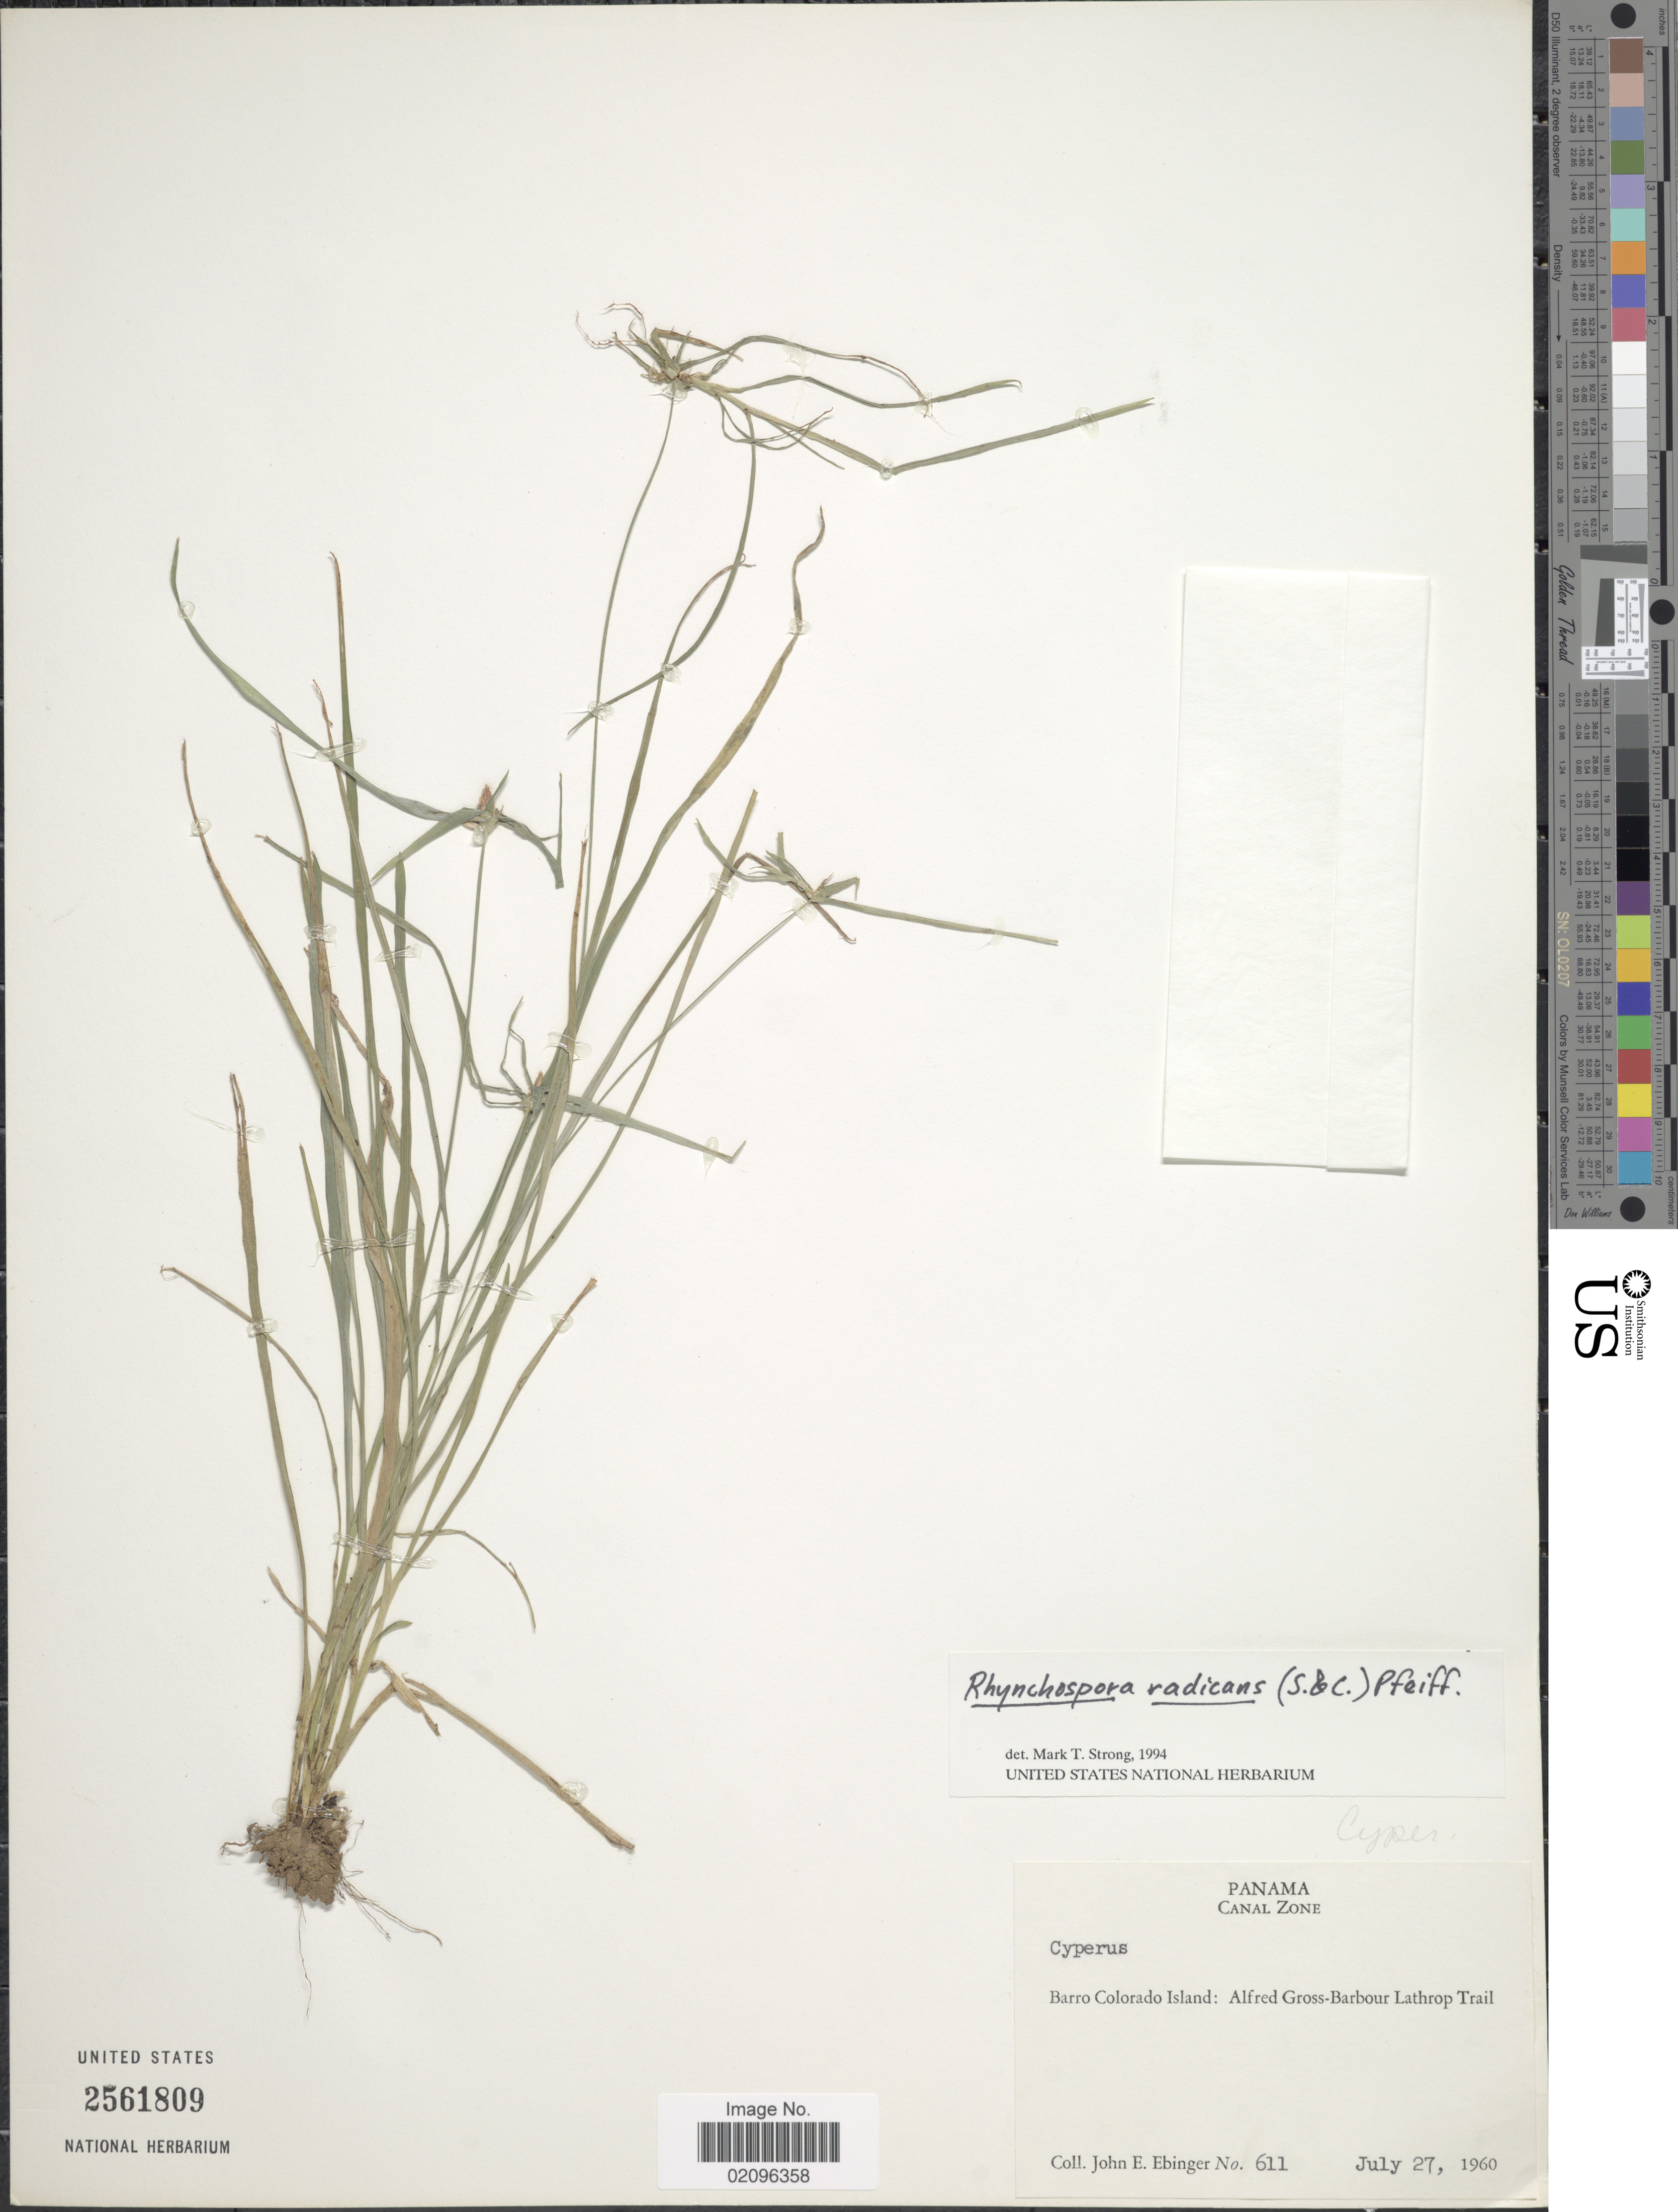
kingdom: Plantae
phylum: Tracheophyta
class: Liliopsida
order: Poales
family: Cyperaceae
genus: Rhynchospora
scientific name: Rhynchospora radicans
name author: (Schltdl. & Cham.) H. Pfeiff.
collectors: J. Ebinger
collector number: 611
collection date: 1960-07-27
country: Panama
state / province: Panamá Oeste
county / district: Canal Zone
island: Barro Colorado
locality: Canal Zone, Barro Colorado Island: Alfred Gross-Barbour Lathrop Trail.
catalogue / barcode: US 2561809